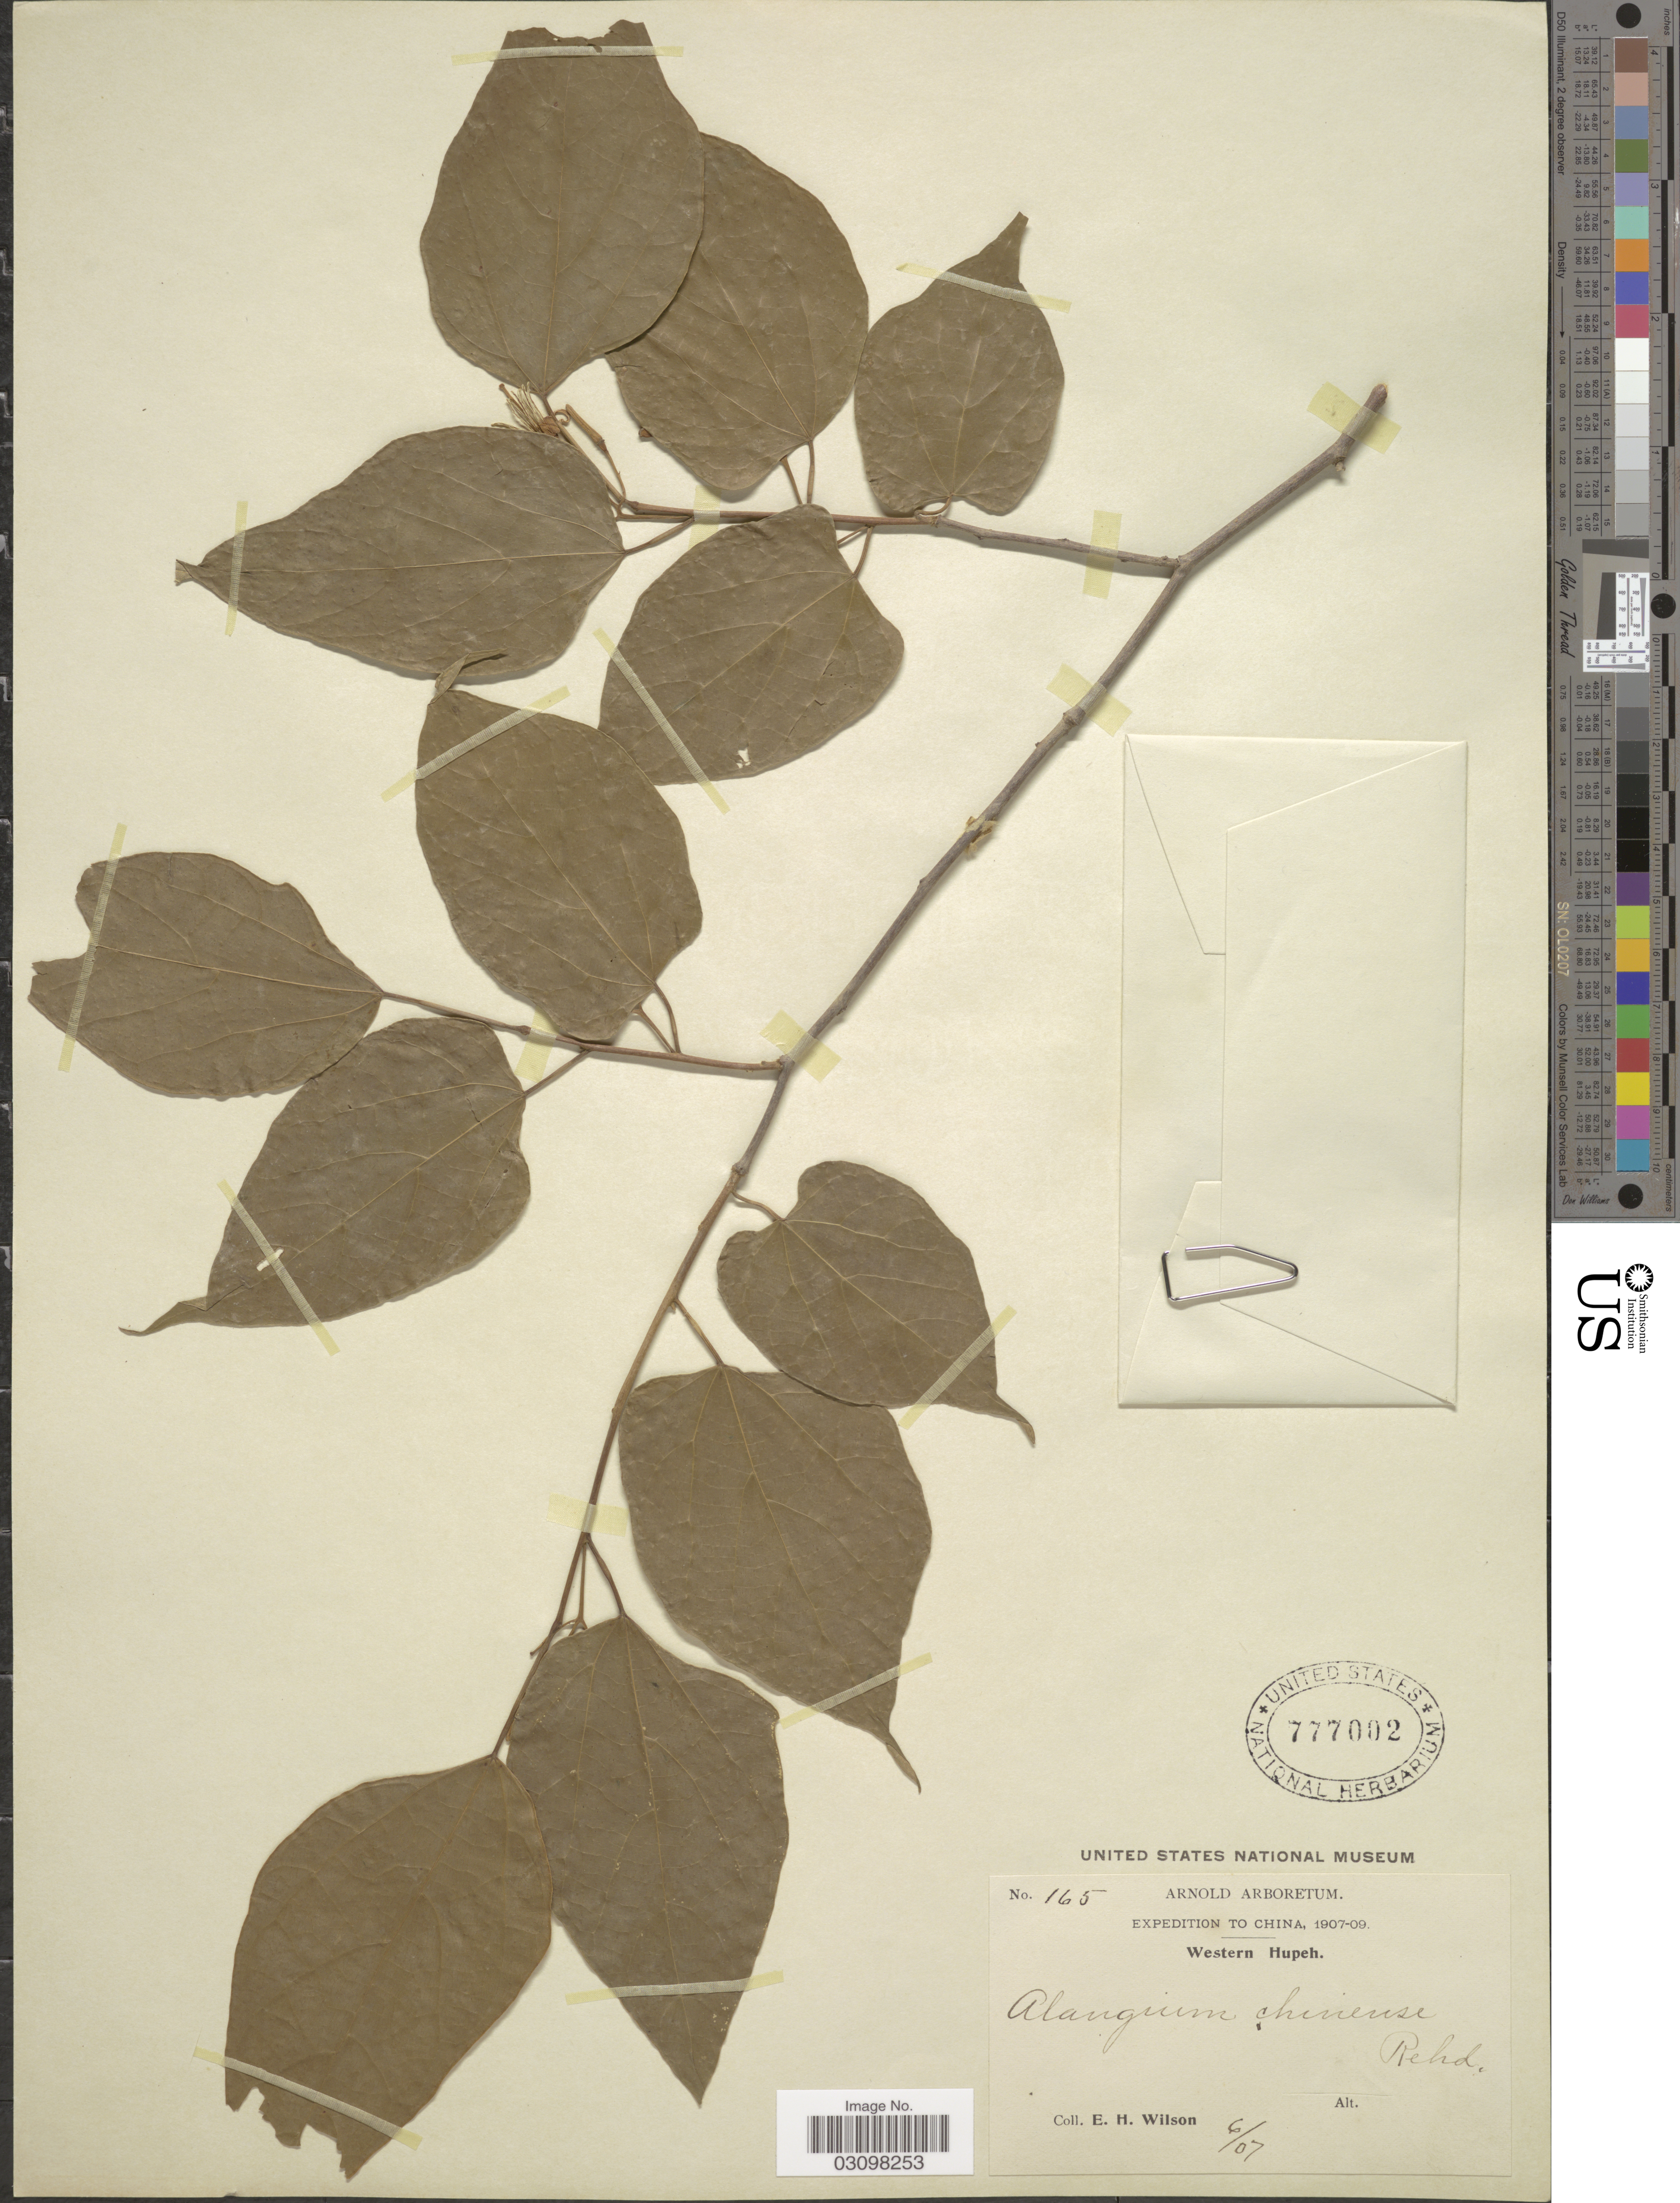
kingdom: Plantae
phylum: Tracheophyta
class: Magnoliopsida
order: Cornales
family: Cornaceae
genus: Alangium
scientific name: Alangium chinense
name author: (Harms) Rehder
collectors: E. Wilson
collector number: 165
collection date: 1907-06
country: China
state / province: Hubei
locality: Western Hupeh.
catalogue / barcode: US 777002